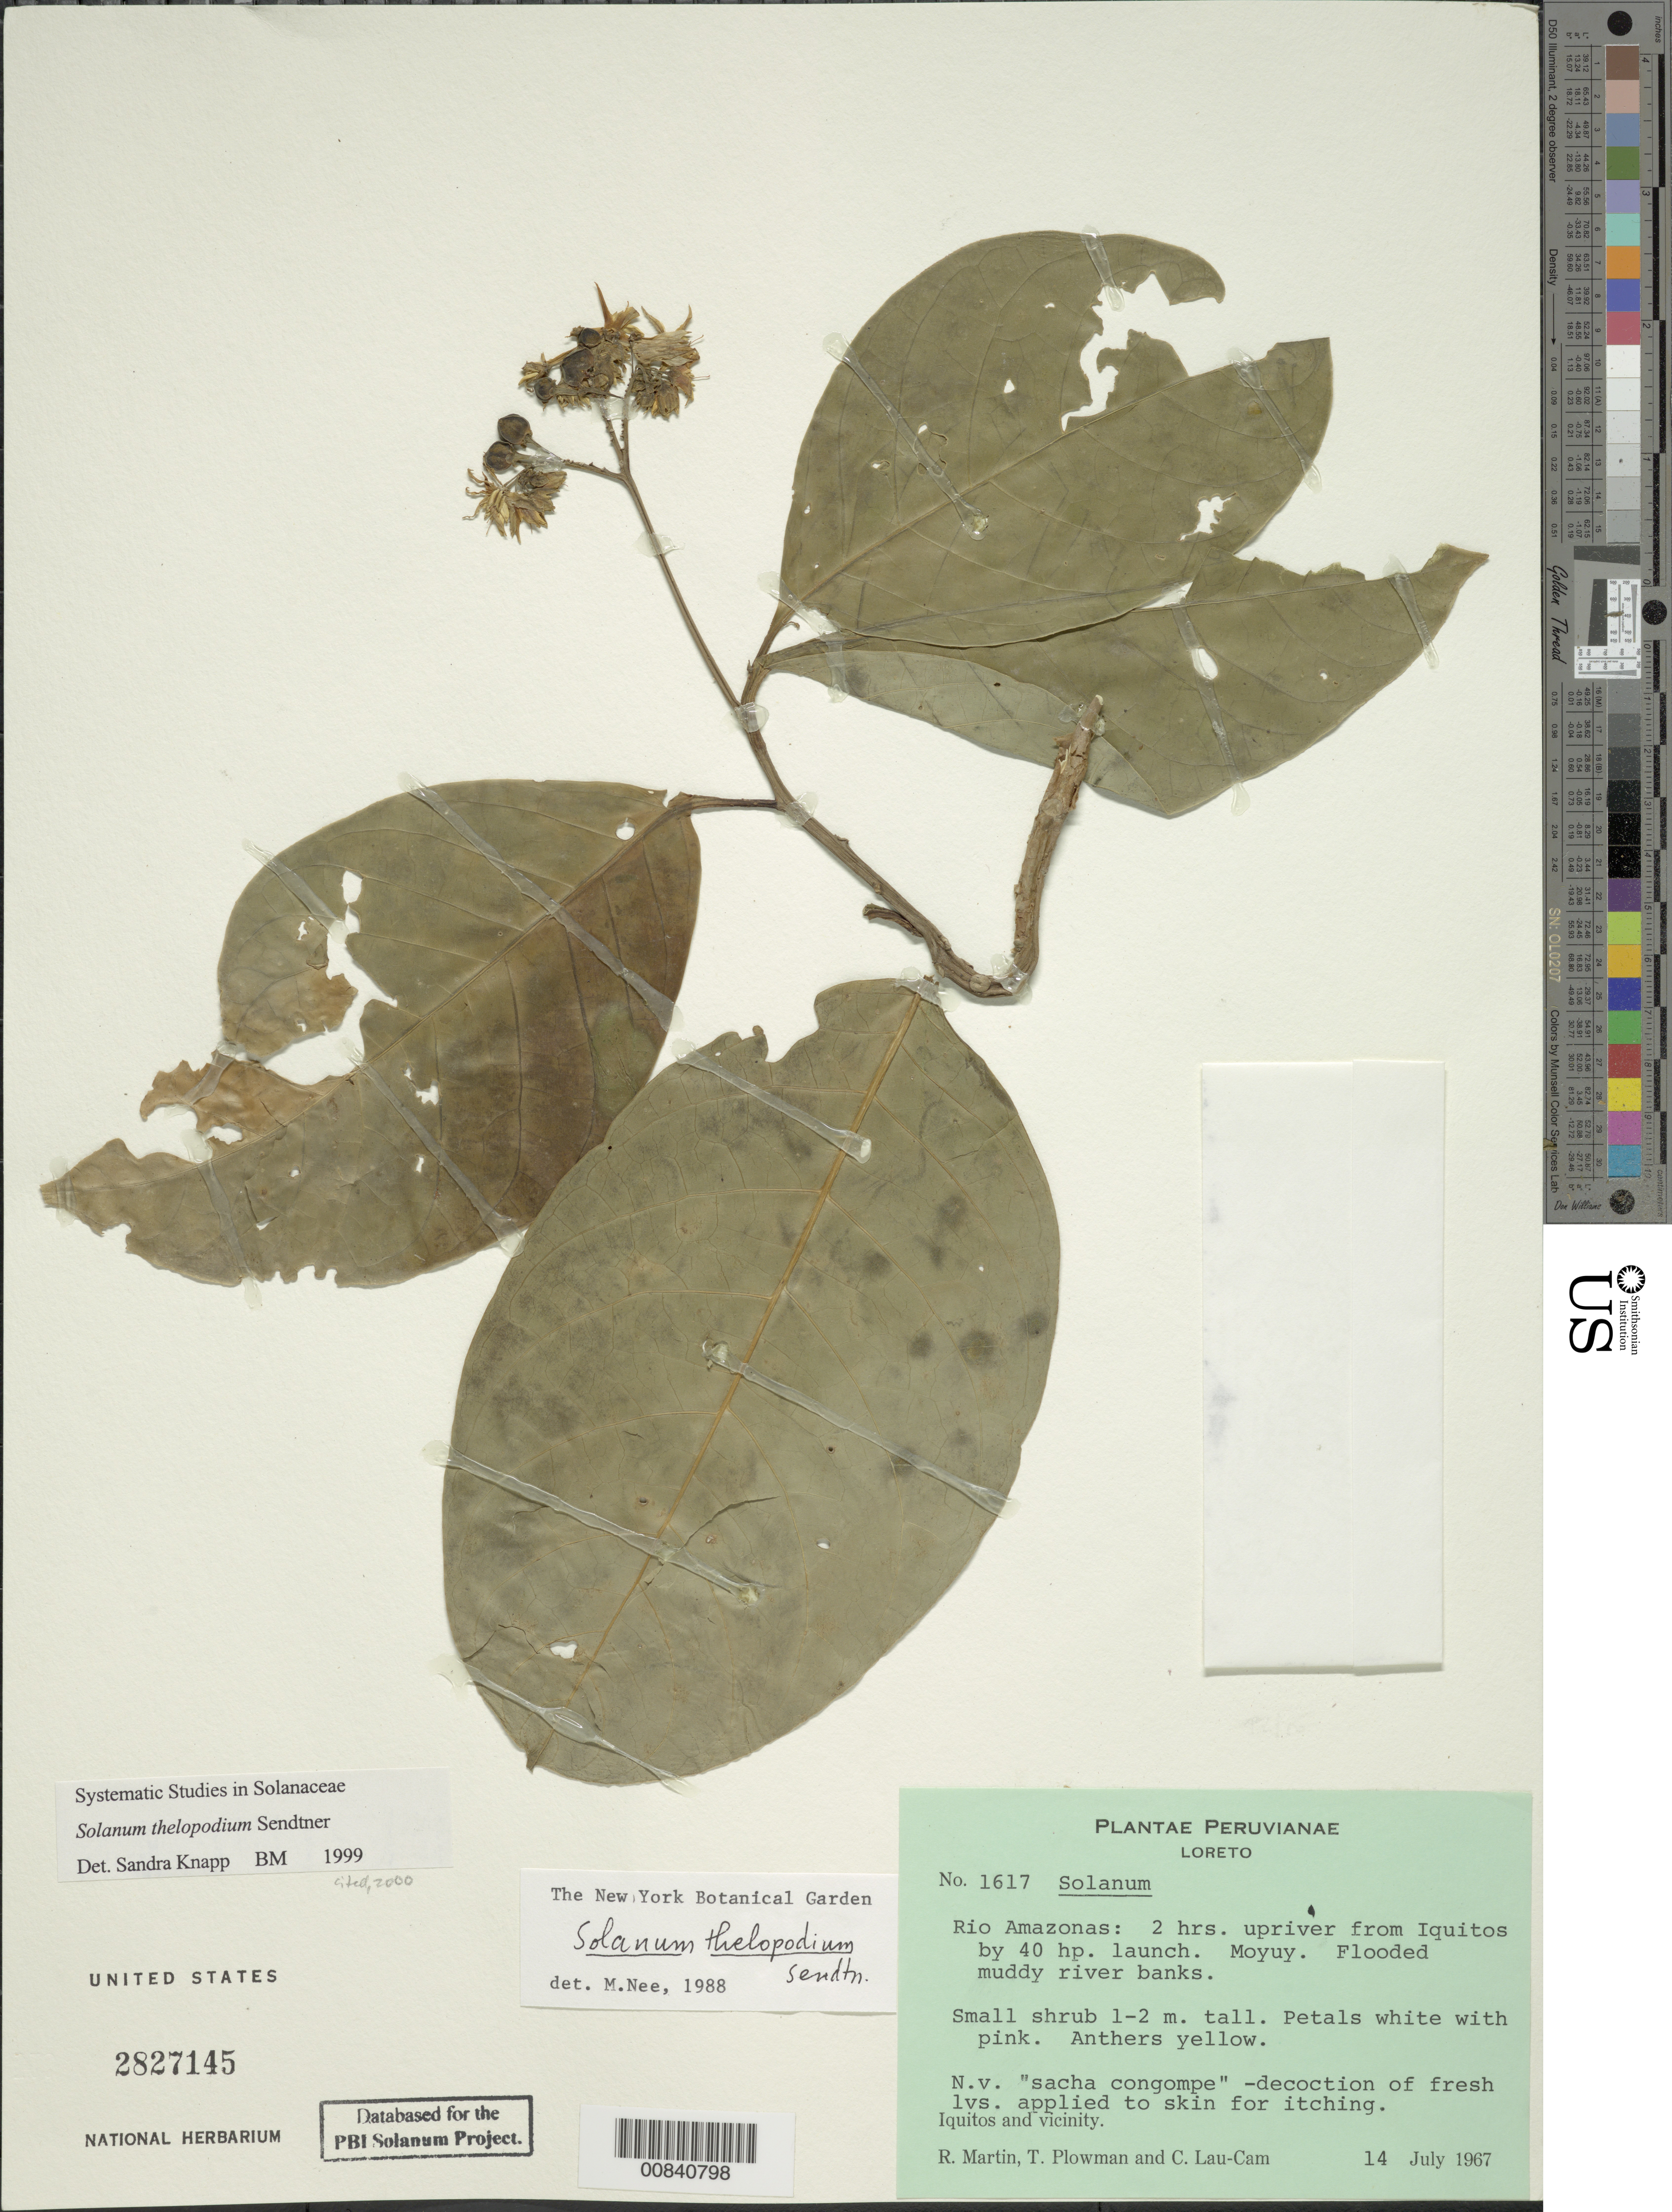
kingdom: Plantae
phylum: Tracheophyta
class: Magnoliopsida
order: Solanales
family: Solanaceae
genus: Solanum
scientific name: Solanum thelopodium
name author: Sendtn.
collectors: R. Martin, T. Plowman & C. Lau-Cam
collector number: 1617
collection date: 1967-07-14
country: Peru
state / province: Loreto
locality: Rio Amazonas: 2 hrs. upriver from Iquitos by 40 hp. launch. Moyuy. Iquitos and vicinity.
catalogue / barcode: US 2827145